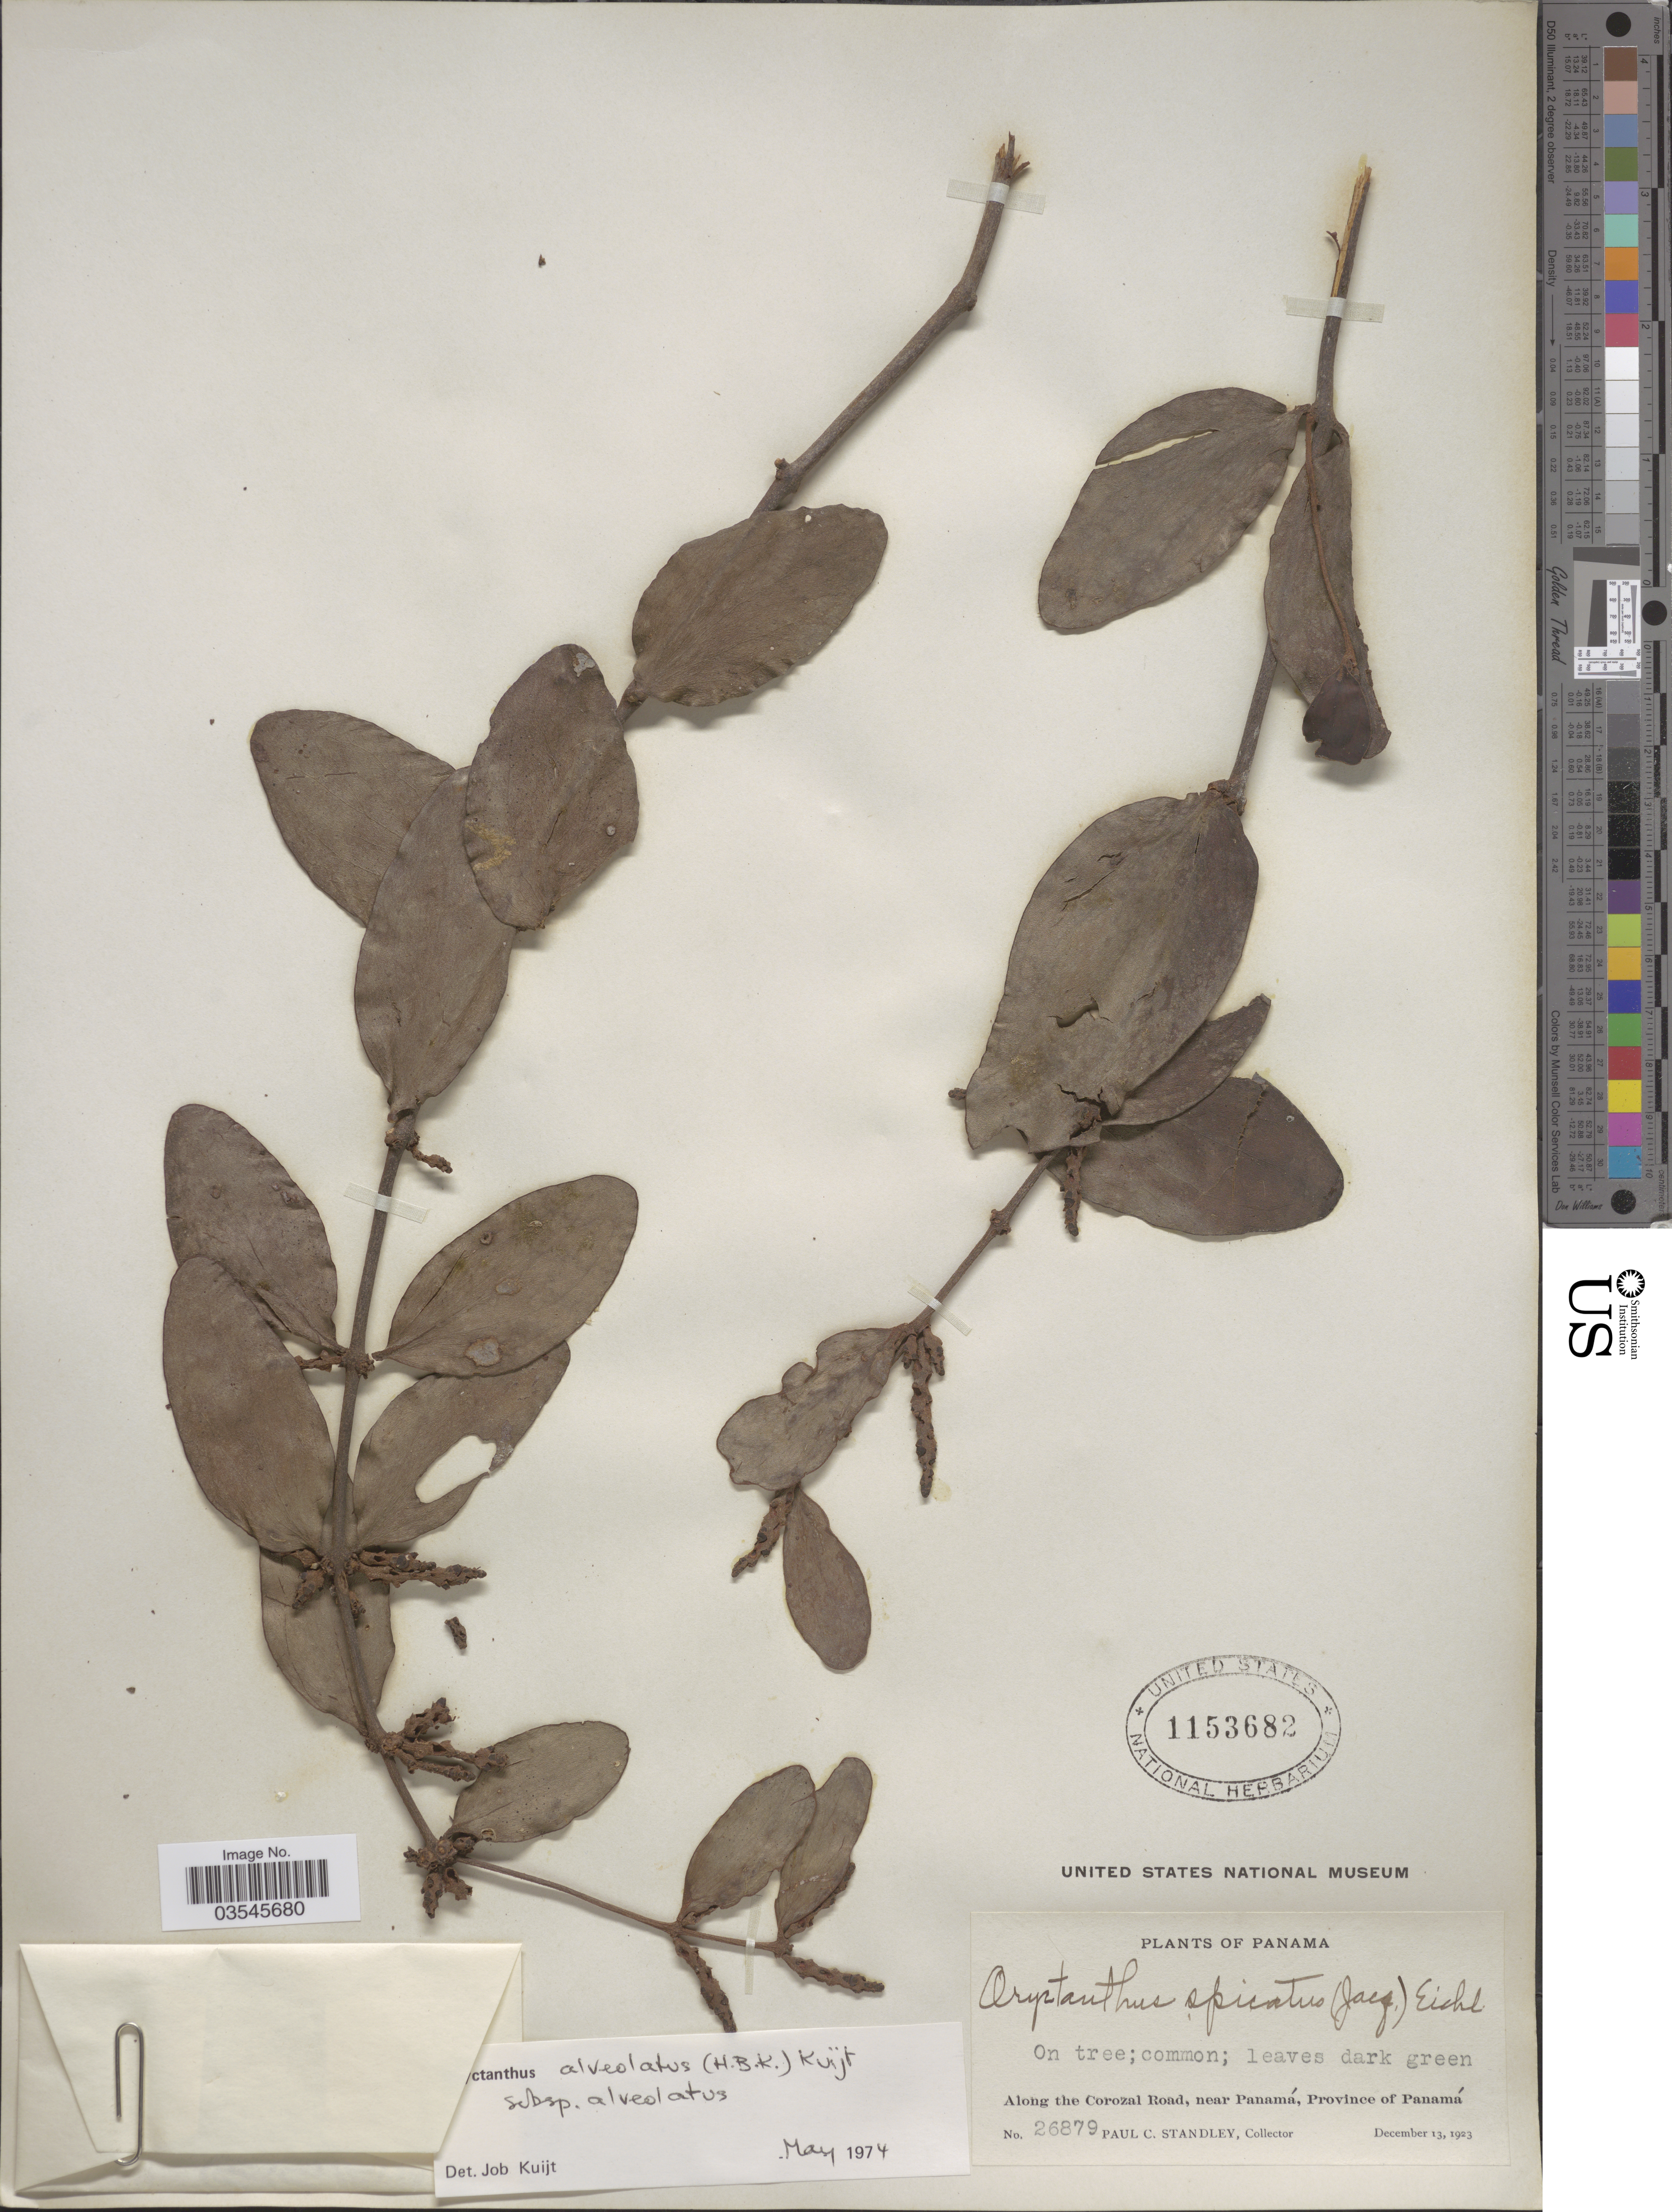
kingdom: Plantae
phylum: Tracheophyta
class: Magnoliopsida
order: Santalales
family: Loranthaceae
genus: Oryctanthus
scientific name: Oryctanthus alveolatus subsp. alveolatus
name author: (Kunth) Kuijt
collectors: P. C. Standley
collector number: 26879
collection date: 1923-12-13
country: Panama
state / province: Panamá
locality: Along the Corozal Road, near Panamá.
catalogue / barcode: US 1153682